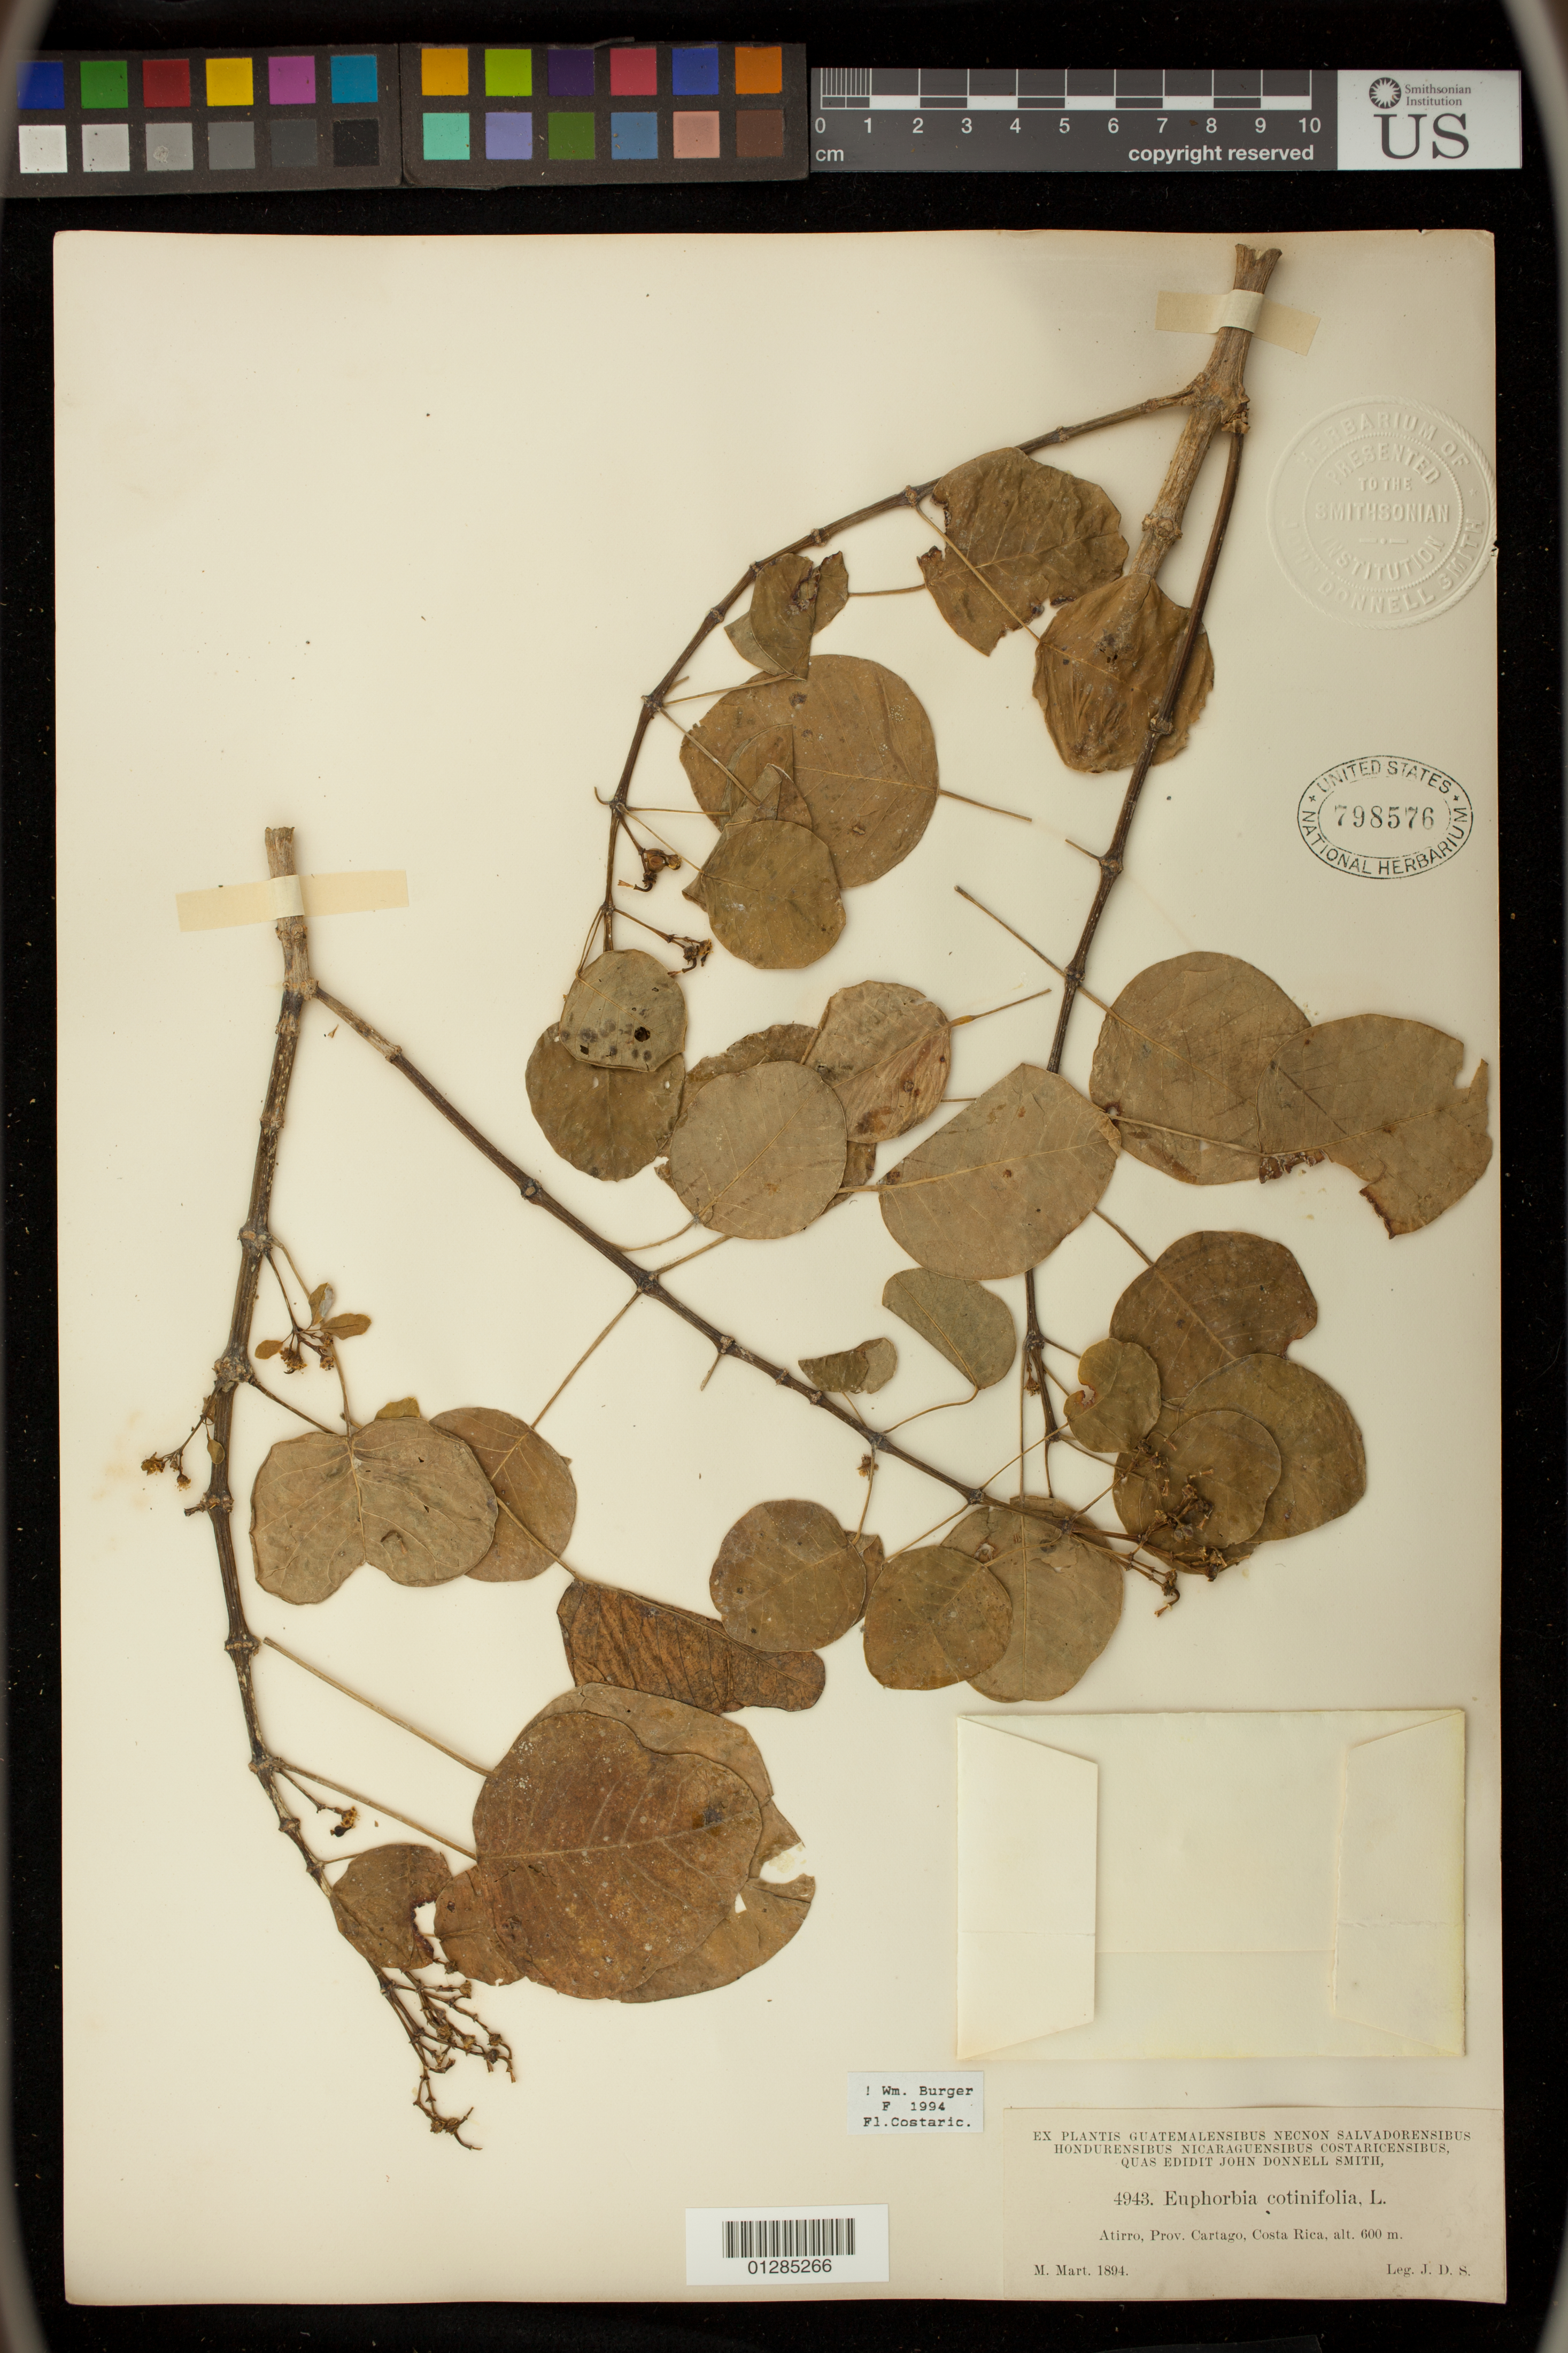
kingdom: Plantae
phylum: Tracheophyta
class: Magnoliopsida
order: Malpighiales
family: Euphorbiaceae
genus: Euphorbia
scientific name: Euphorbia cotinifolia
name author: L.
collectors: J. D. Smith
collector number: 4943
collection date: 1894-03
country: Costa Rica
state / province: Cartago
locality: Atirro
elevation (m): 600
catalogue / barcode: US 798576